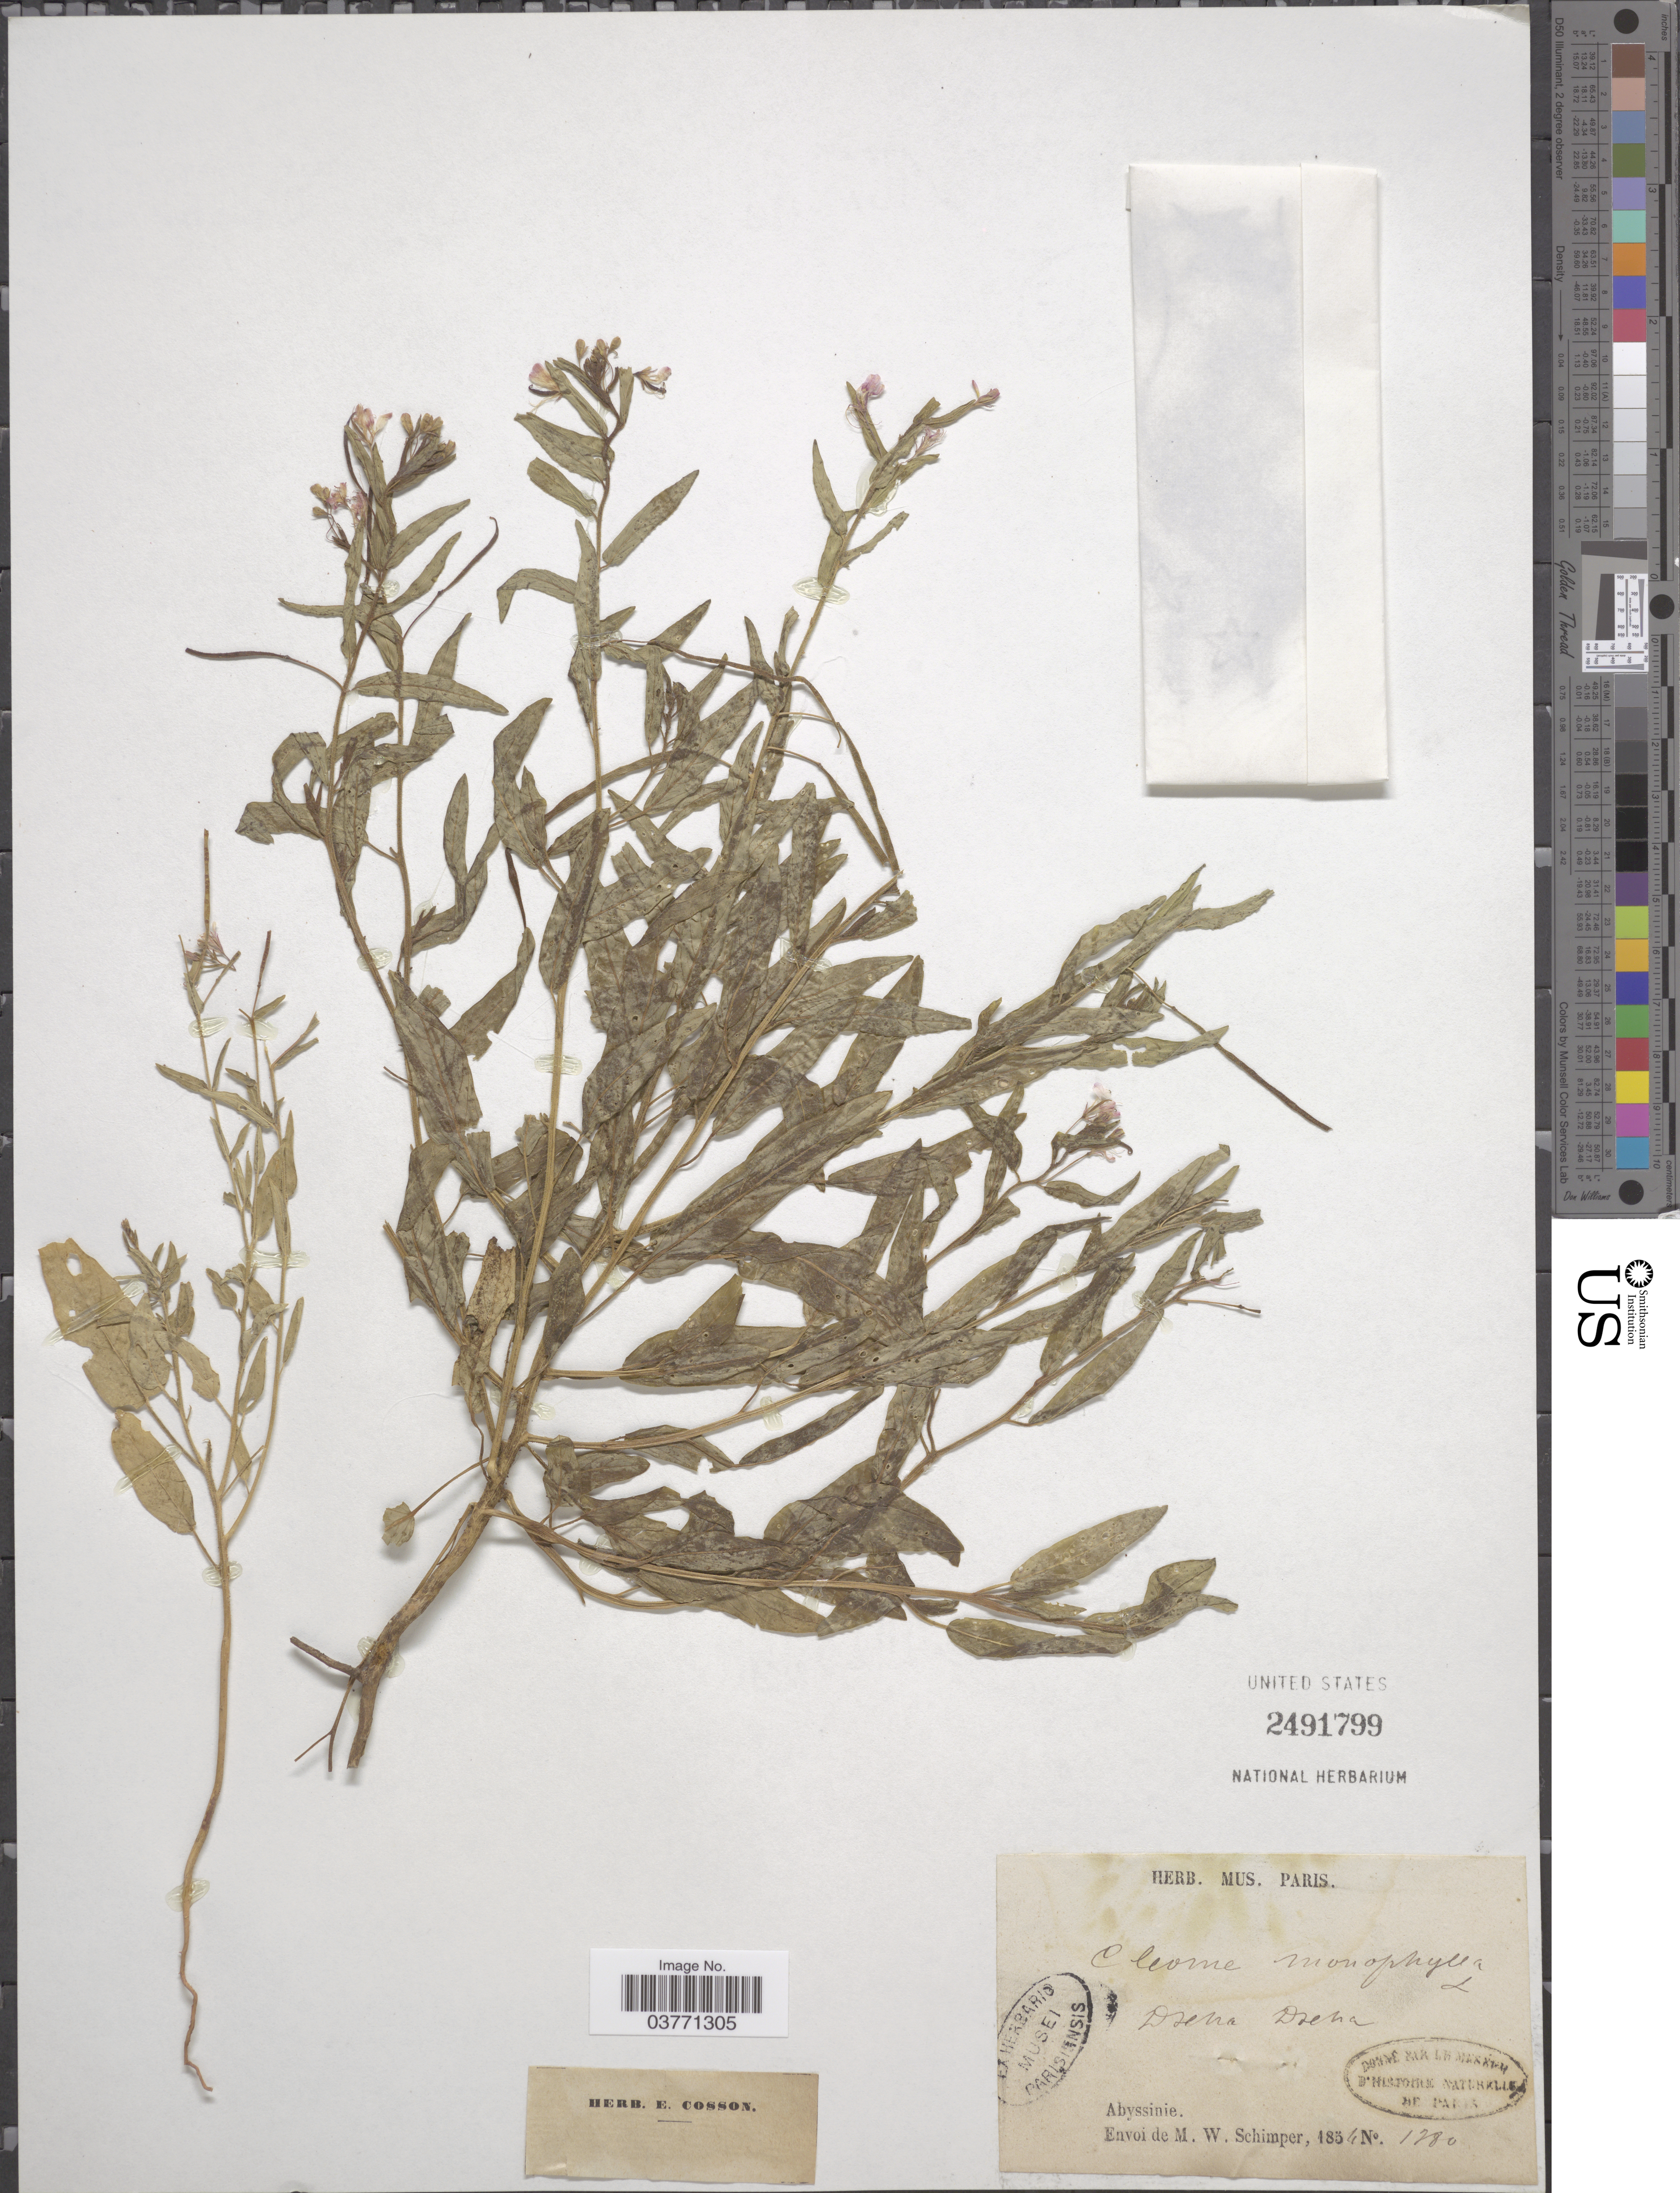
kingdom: Plantae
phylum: Tracheophyta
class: Magnoliopsida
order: Brassicales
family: Cleomaceae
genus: Sieruela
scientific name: Sieruela monophylla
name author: (L.) Roalson & J.C. Hall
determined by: Strong, M. T., (US), Smithsonian Institution - National Museum of Natural History (UNITED STATES)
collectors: M. Schimper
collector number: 1280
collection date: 1854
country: Ethiopia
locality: Dseha Dseha. [interpreted] Abyssinie.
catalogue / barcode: US 2491799